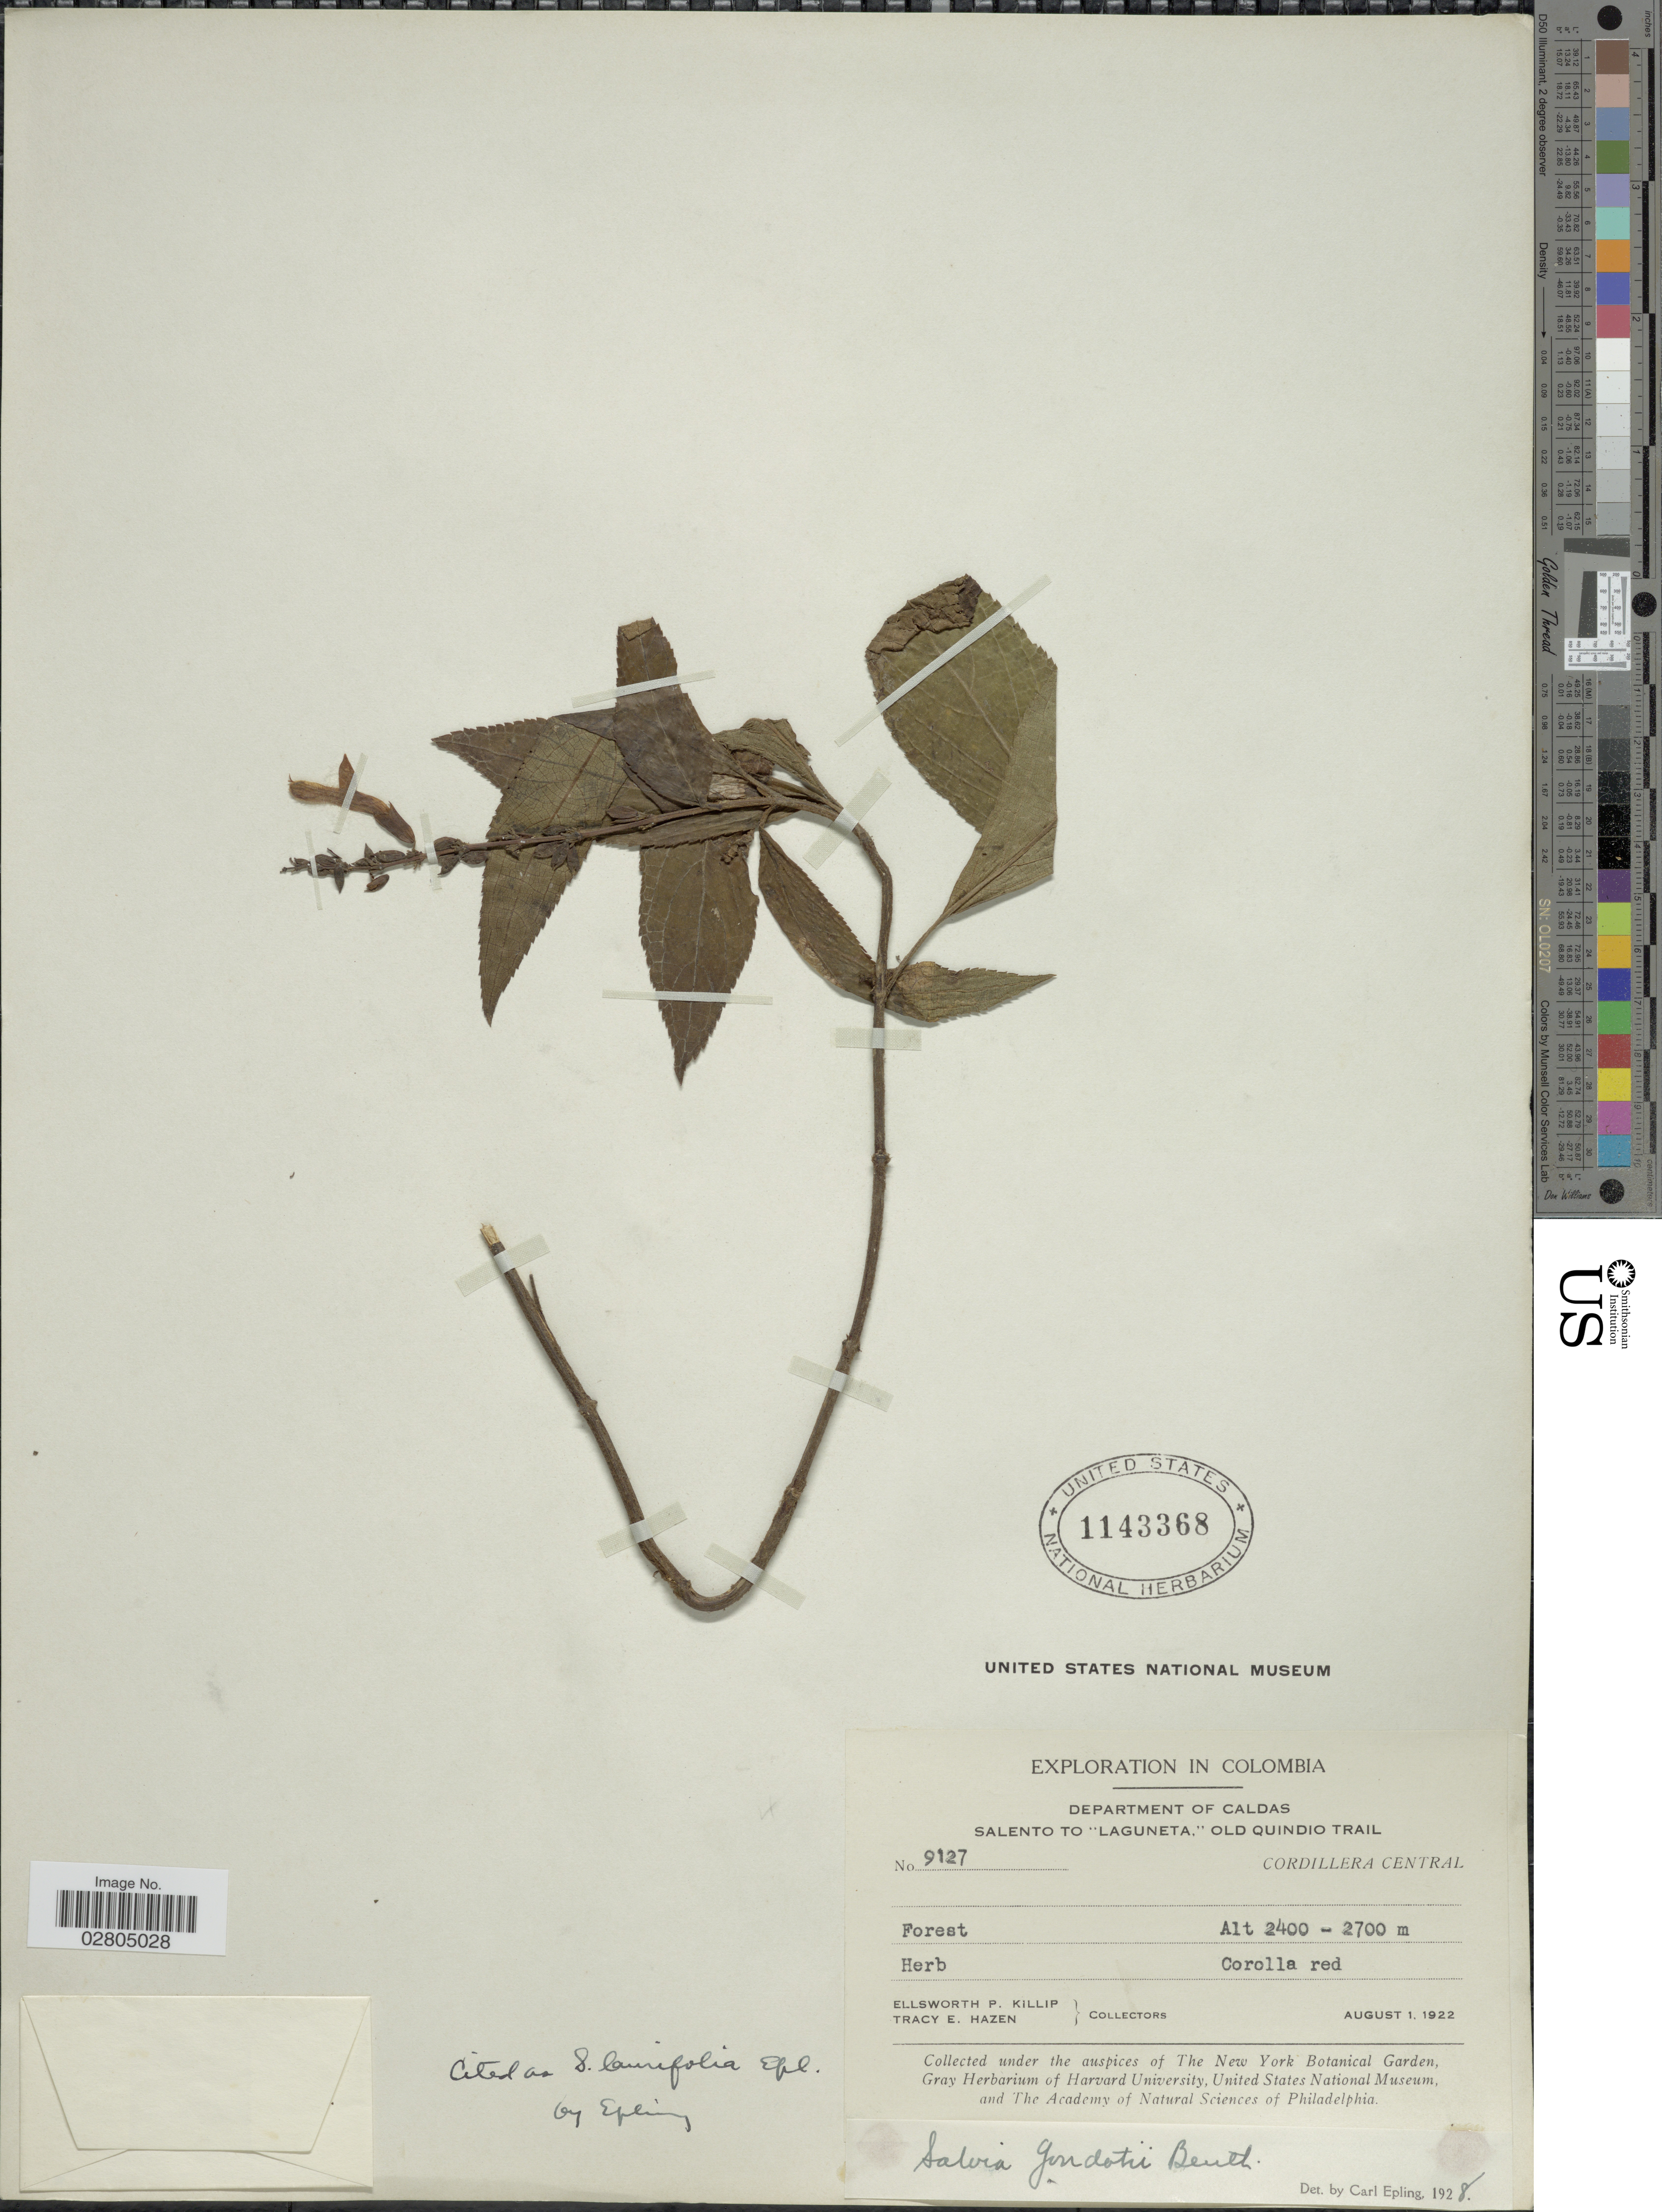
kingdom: Plantae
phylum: Tracheophyta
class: Magnoliopsida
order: Lamiales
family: Lamiaceae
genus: Salvia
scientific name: Salvia rufula subsp. latens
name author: (Benth.) J.R.I. Wood & Harley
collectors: E. P. Killip & T. E. Hazen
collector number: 9127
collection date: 1922-08-01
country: Colombia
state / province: Caldas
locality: Department of Caldas, Salento to "Laguneta" old Quindio Trail, Cordillera Central.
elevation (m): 2400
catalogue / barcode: US 1143368